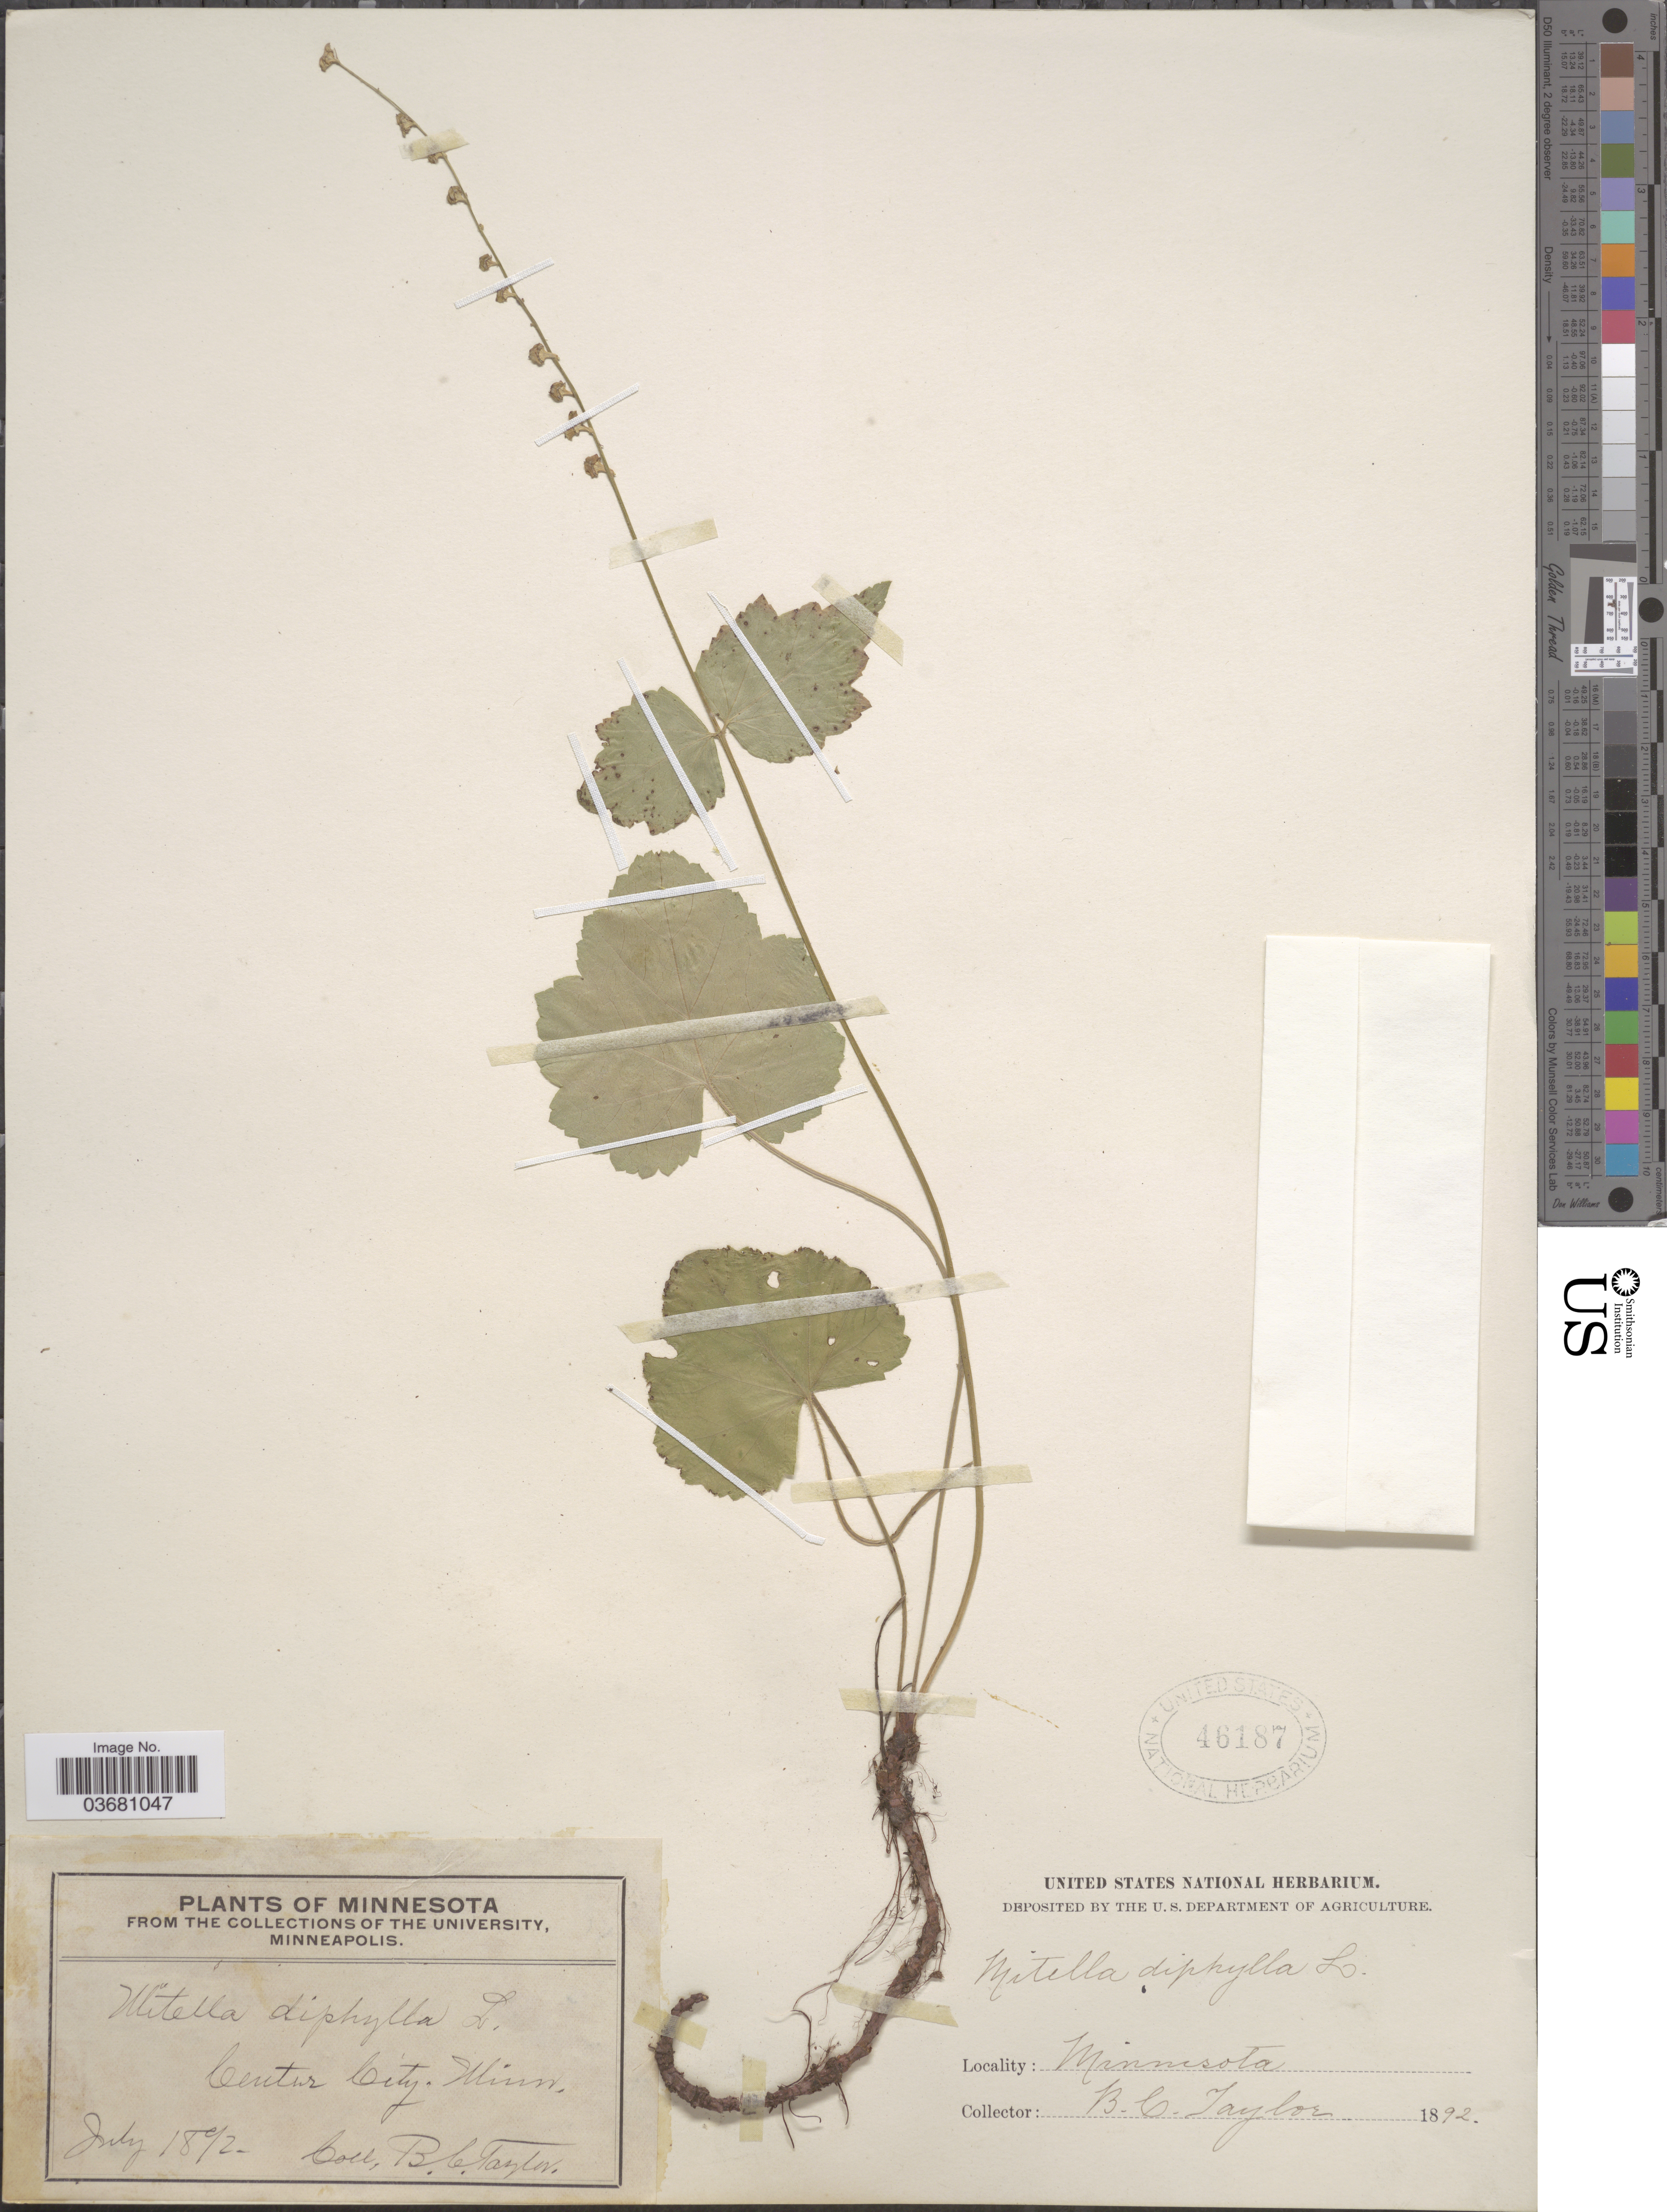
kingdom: Plantae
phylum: Tracheophyta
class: Magnoliopsida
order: Saxifragales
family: Saxifragaceae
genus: Mitella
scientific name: Mitella diphylla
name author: L.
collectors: B. C. Taylor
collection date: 1892-07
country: United States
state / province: Minnesota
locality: Center City.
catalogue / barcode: US 46187